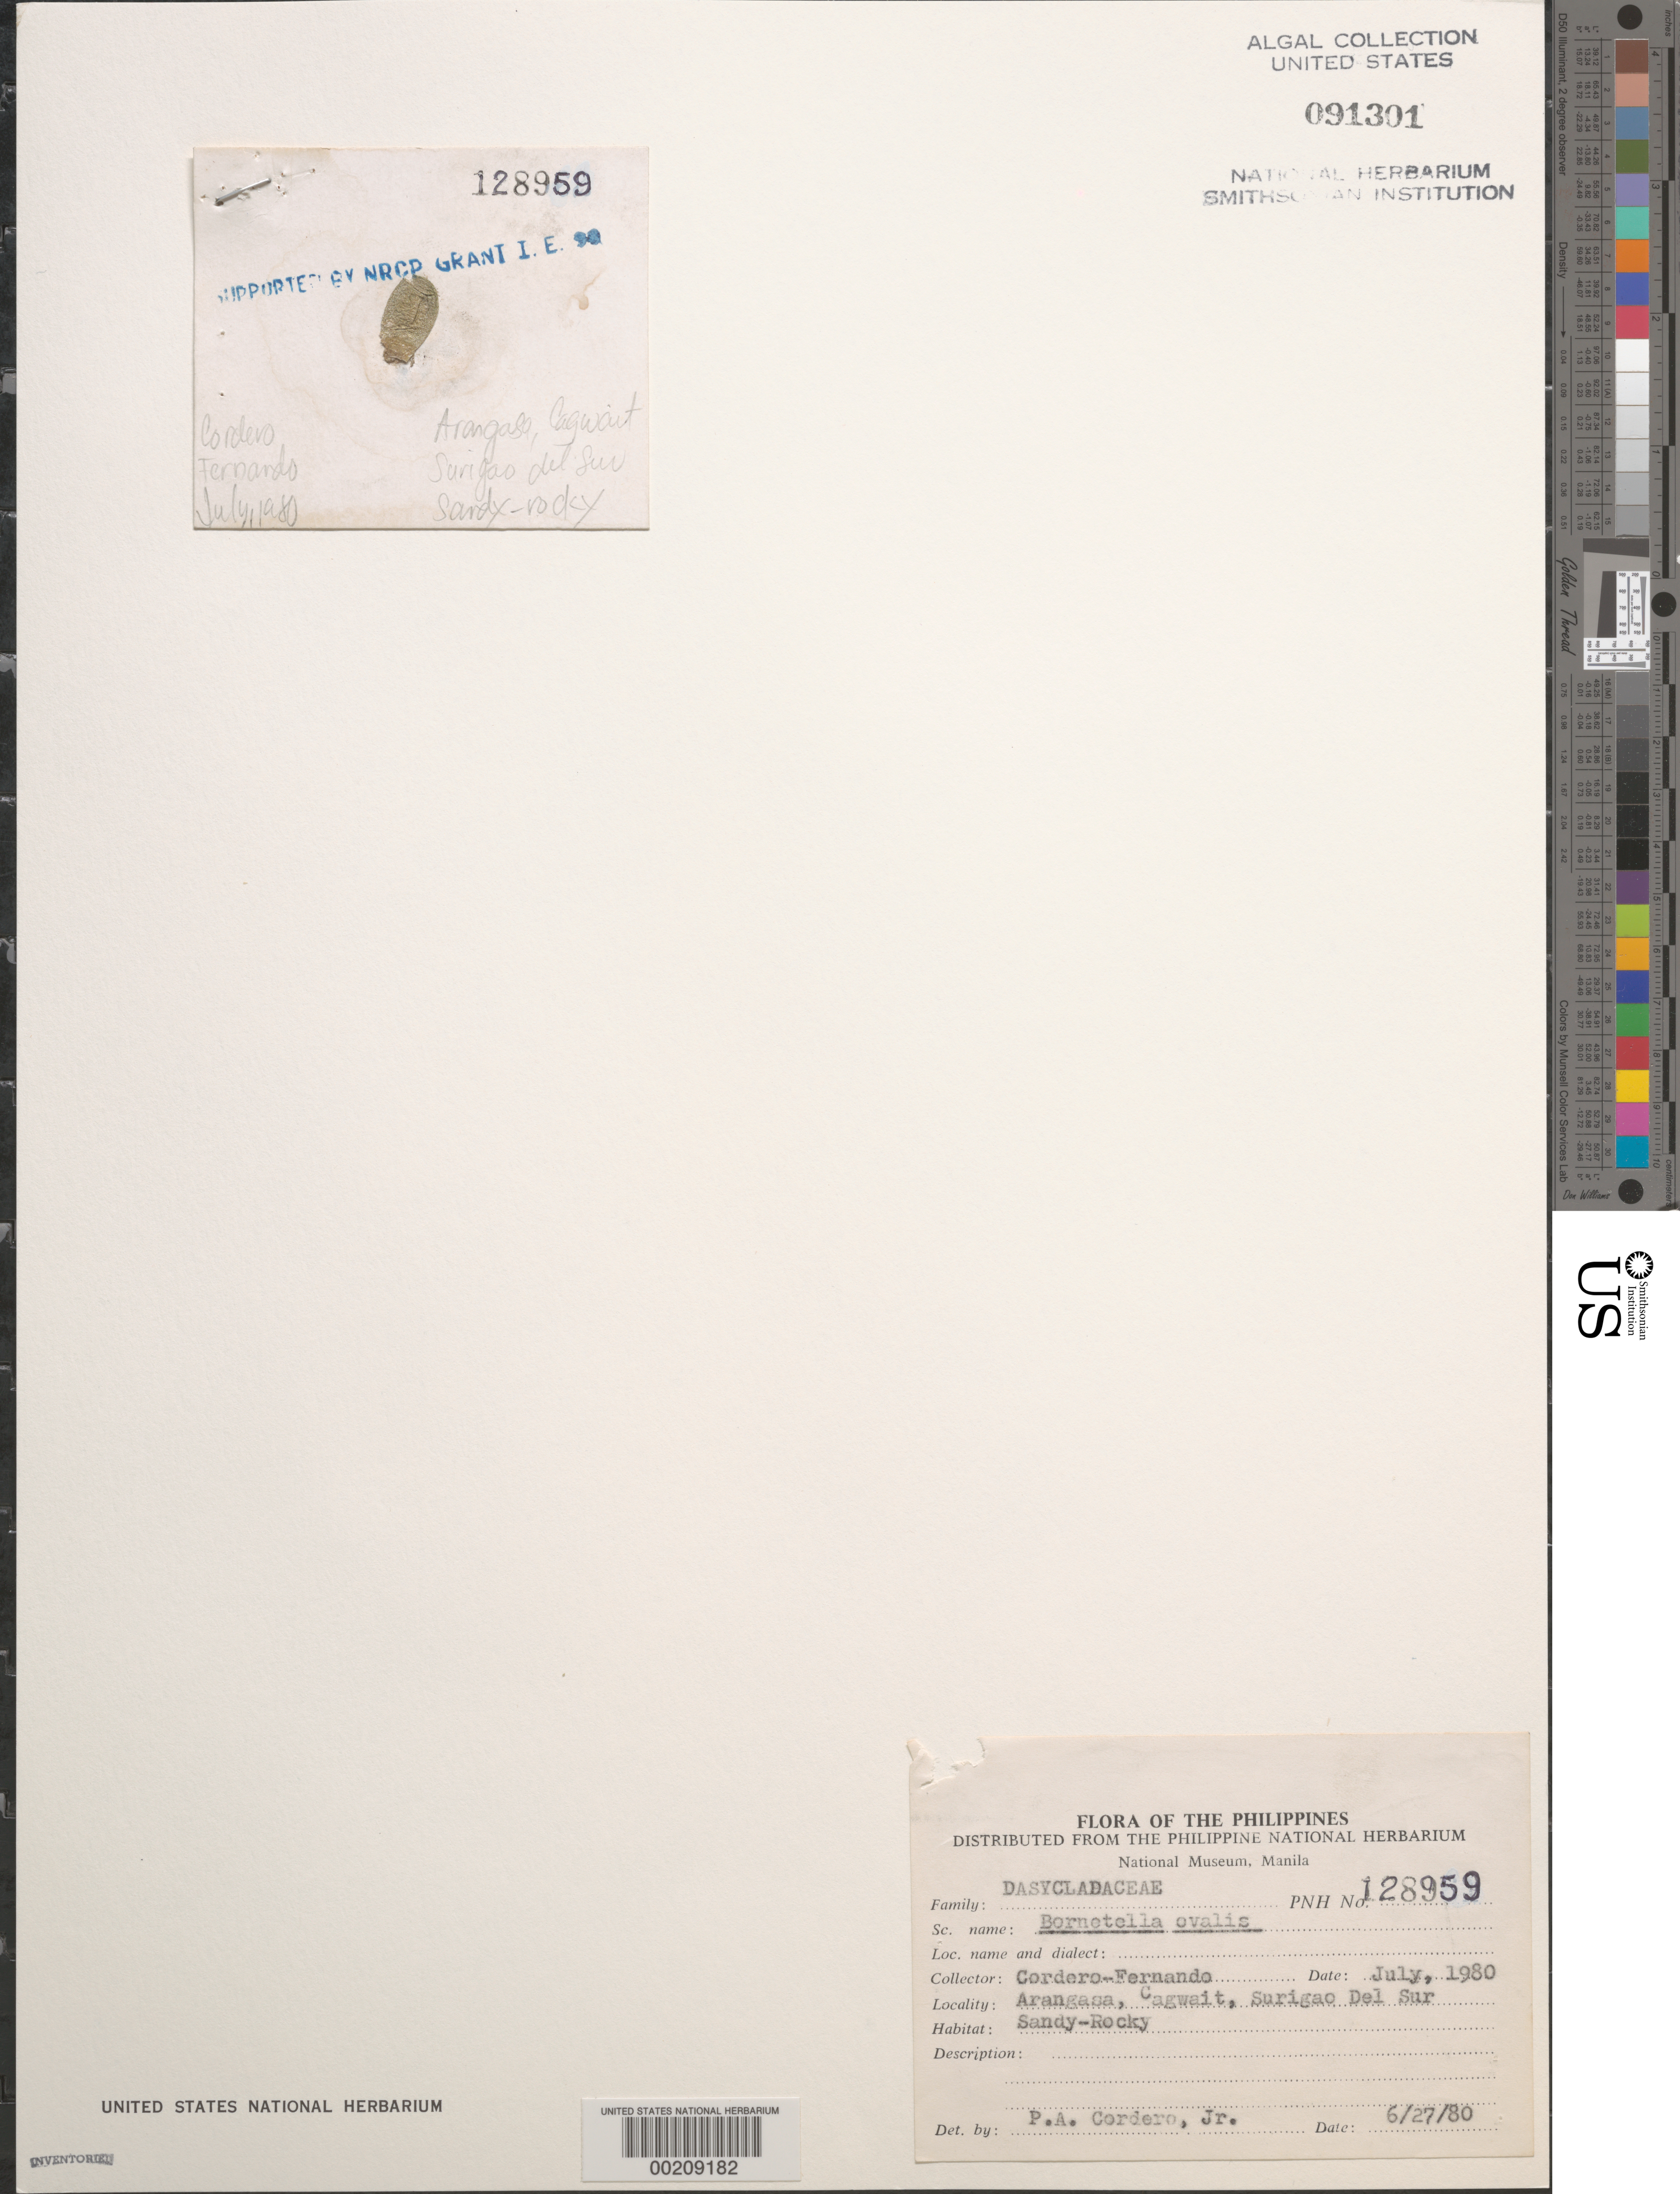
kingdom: Plantae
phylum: Chlorophyta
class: Ulvophyceae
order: Dasycladales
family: Dasycladaceae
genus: Bornetella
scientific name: Bornetella ovalis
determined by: Cordero, P. A., Jr.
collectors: P. A. Cordero & O. Fernando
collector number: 128959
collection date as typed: Jul 1980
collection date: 1980-07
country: Philippines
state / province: Caraga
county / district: Surigao del Sur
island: Mindanao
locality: Arangasa, Cagwait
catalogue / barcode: US 91301